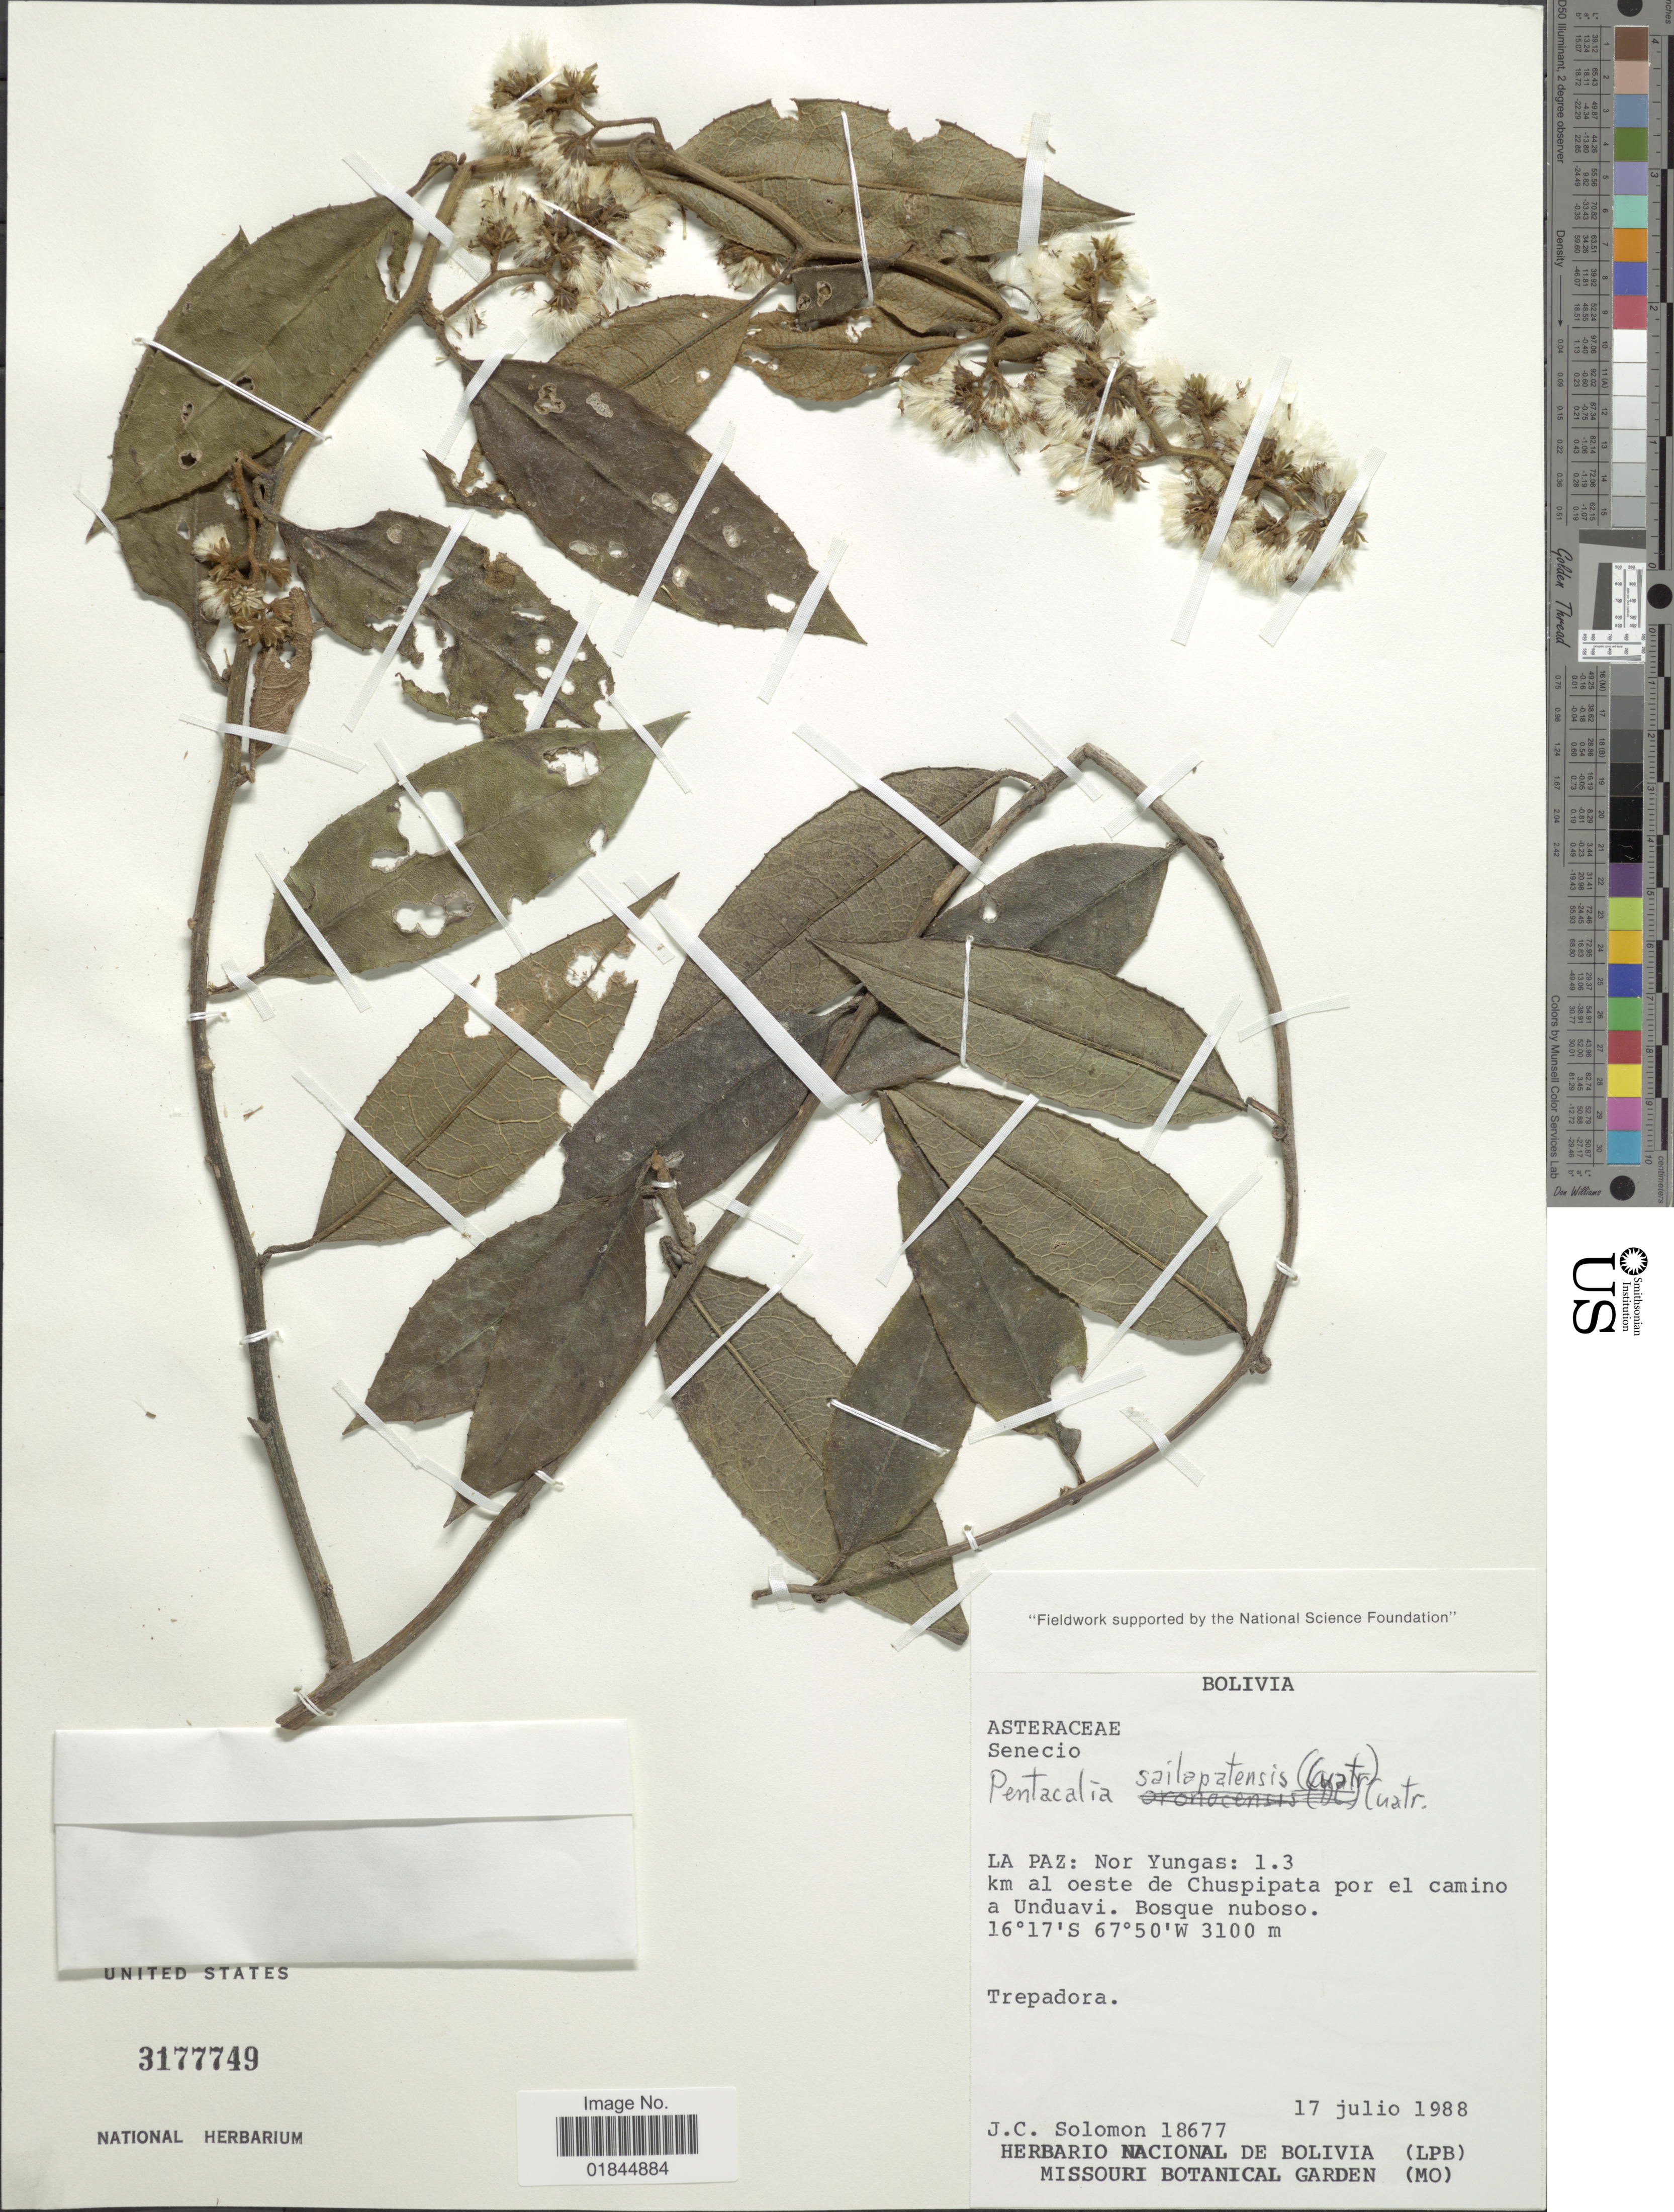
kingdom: Plantae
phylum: Tracheophyta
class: Magnoliopsida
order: Asterales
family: Asteraceae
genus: Pentacalia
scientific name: Pentacalia sailapatensis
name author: (Cuatrec.) Cuatrec.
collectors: J. C. Solomon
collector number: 18677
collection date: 1988-07-17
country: Bolivia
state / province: La Paz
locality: La Paz: Nor Yungas: 1.3 km al oeste de Chuspipata por el camino a Unduavo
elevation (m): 3100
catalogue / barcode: US 3177749